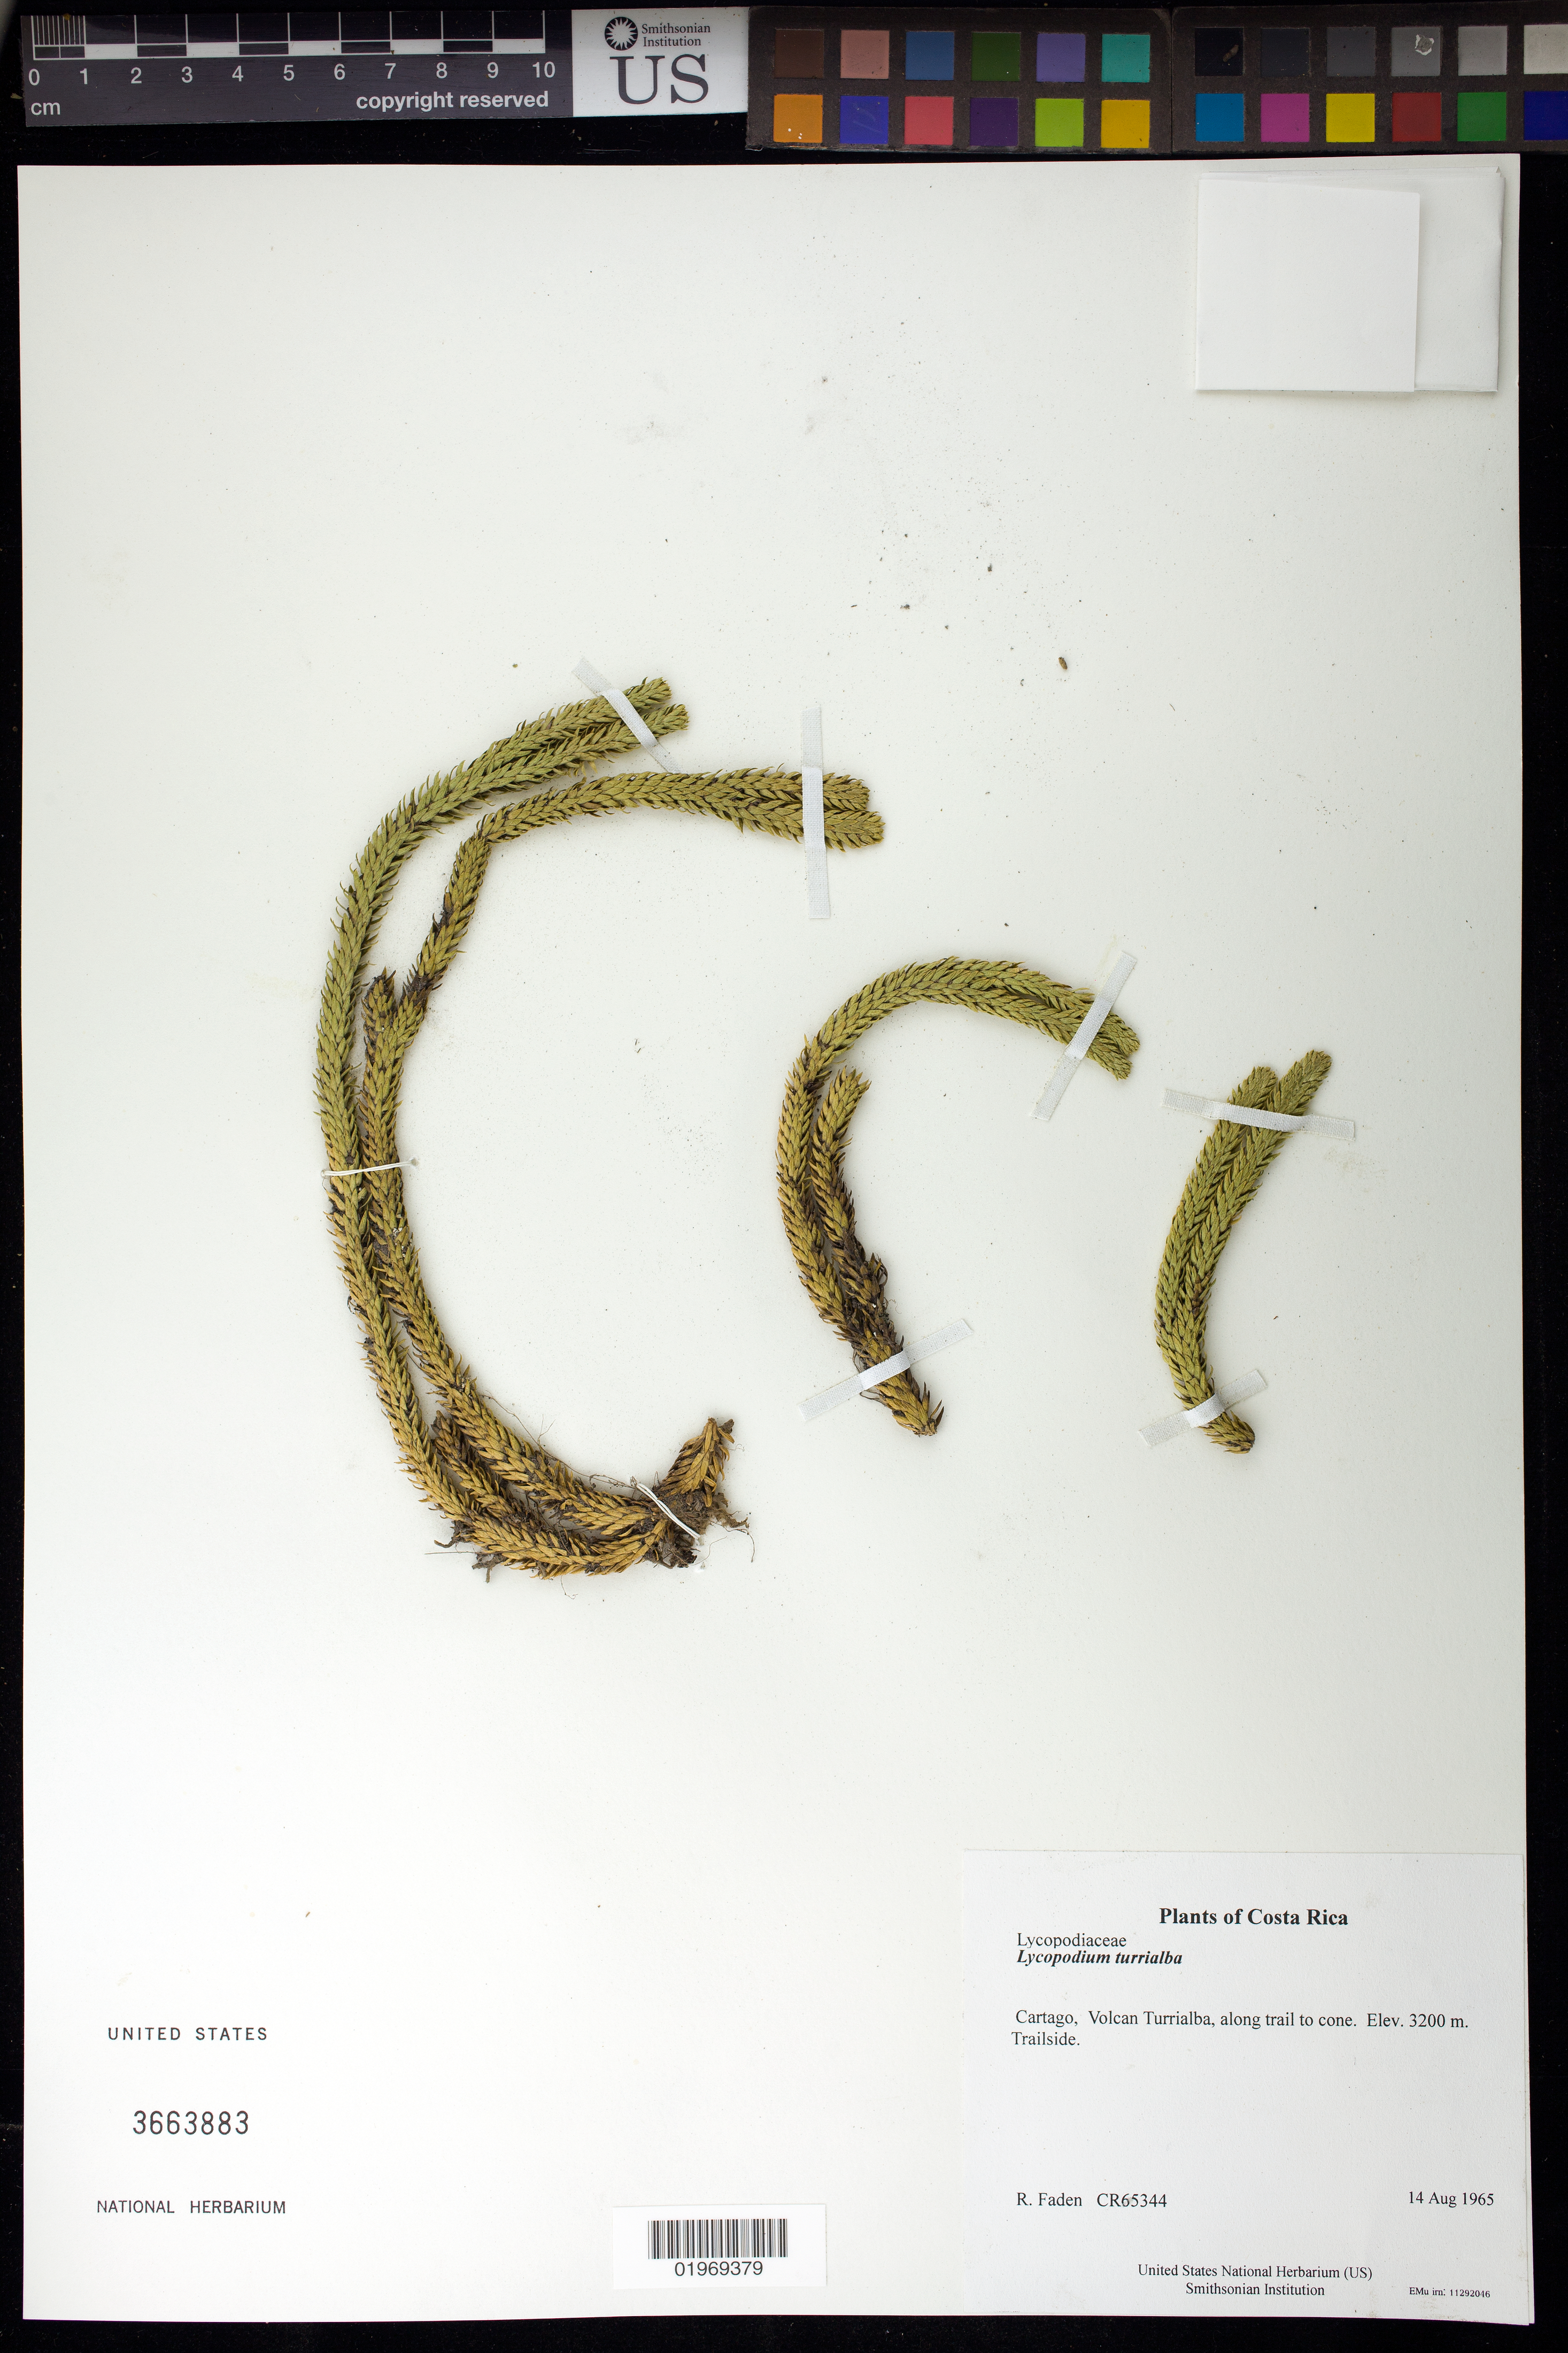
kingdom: Plantae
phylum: Tracheophyta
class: Lycopodiopsida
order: Lycopodiales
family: Lycopodiaceae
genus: Phlegmariurus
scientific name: Phlegmariurus talamancanus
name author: (B. Øllg.) B. Øllg.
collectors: R. B. Faden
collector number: CR65344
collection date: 1965-08-14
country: Costa Rica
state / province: Cartago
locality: Volcan Turrialba, along trail to cone.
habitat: Trailside.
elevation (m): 3200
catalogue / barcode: US 3663883